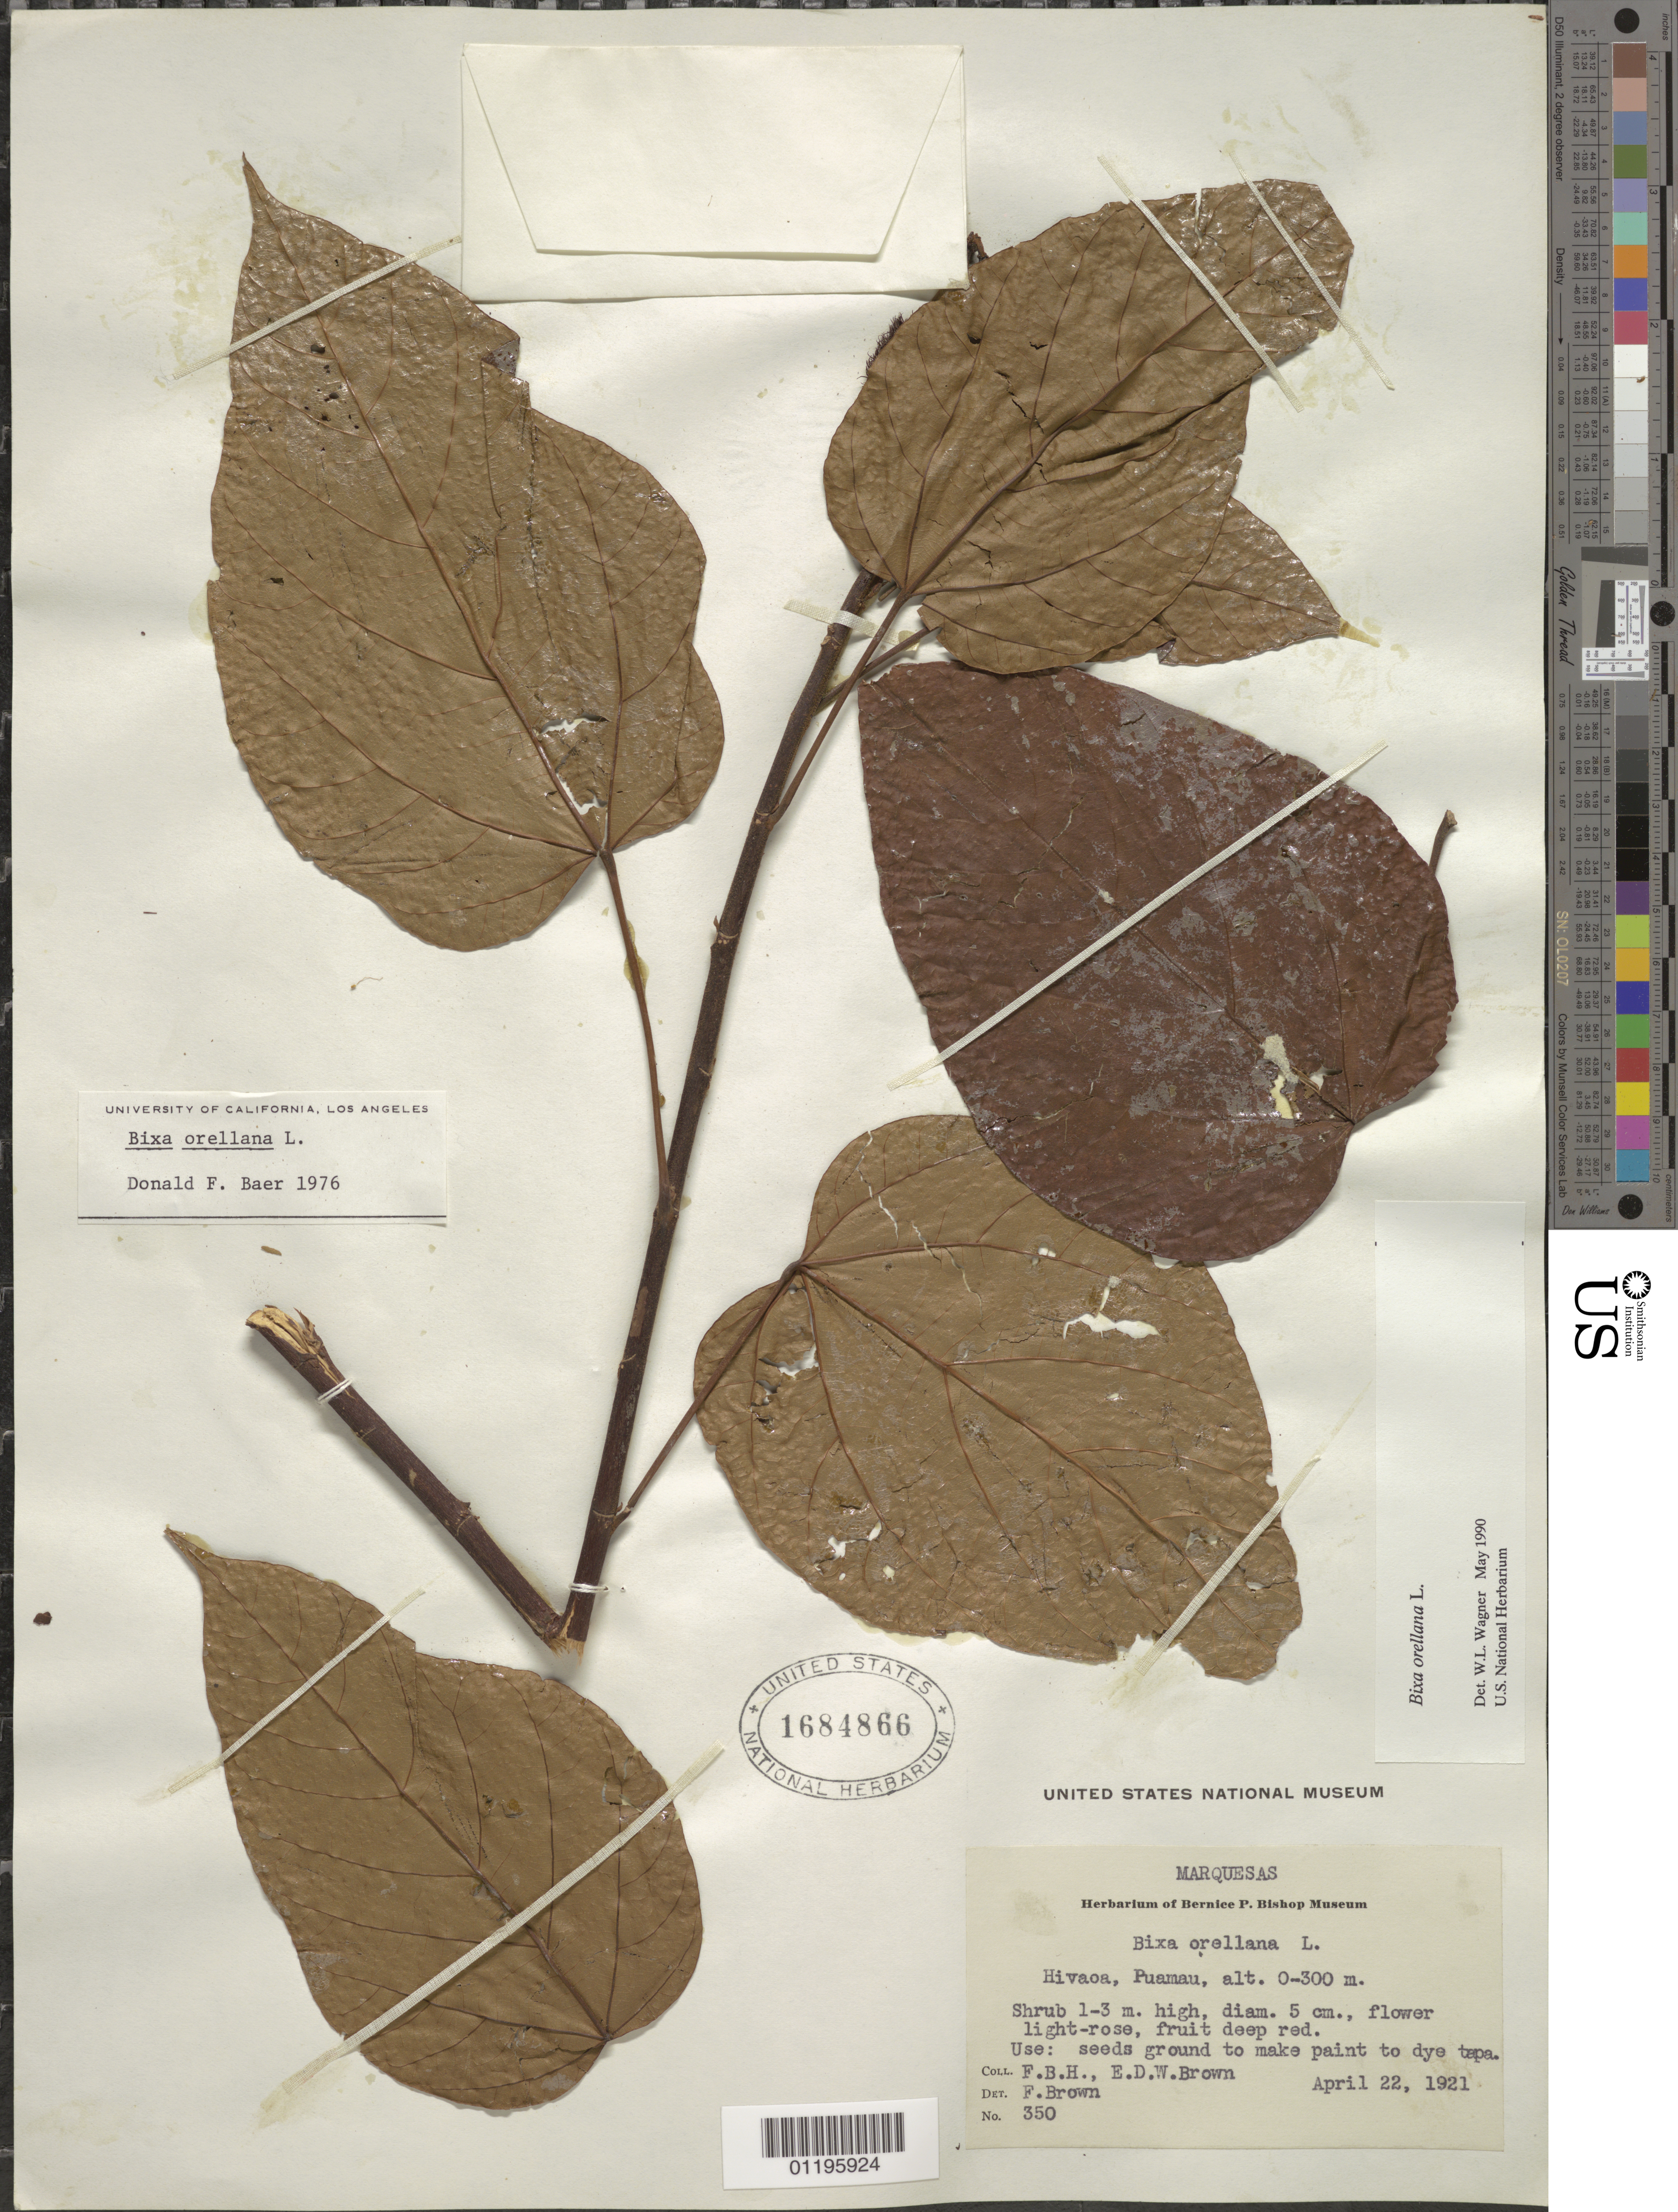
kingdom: Plantae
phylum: Tracheophyta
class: Magnoliopsida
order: Malvales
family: Bixaceae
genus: Bixa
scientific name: Bixa orellana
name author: L.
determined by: Wagner, W. L., (BOT), Smithsonian Institution - National Museum of Natural History (UNITED STATES)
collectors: F. Brown & E. Brown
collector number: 350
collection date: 1921-04-22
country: French Polynesia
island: Hiva Oa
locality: Puamau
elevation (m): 0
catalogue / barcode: US 1684866